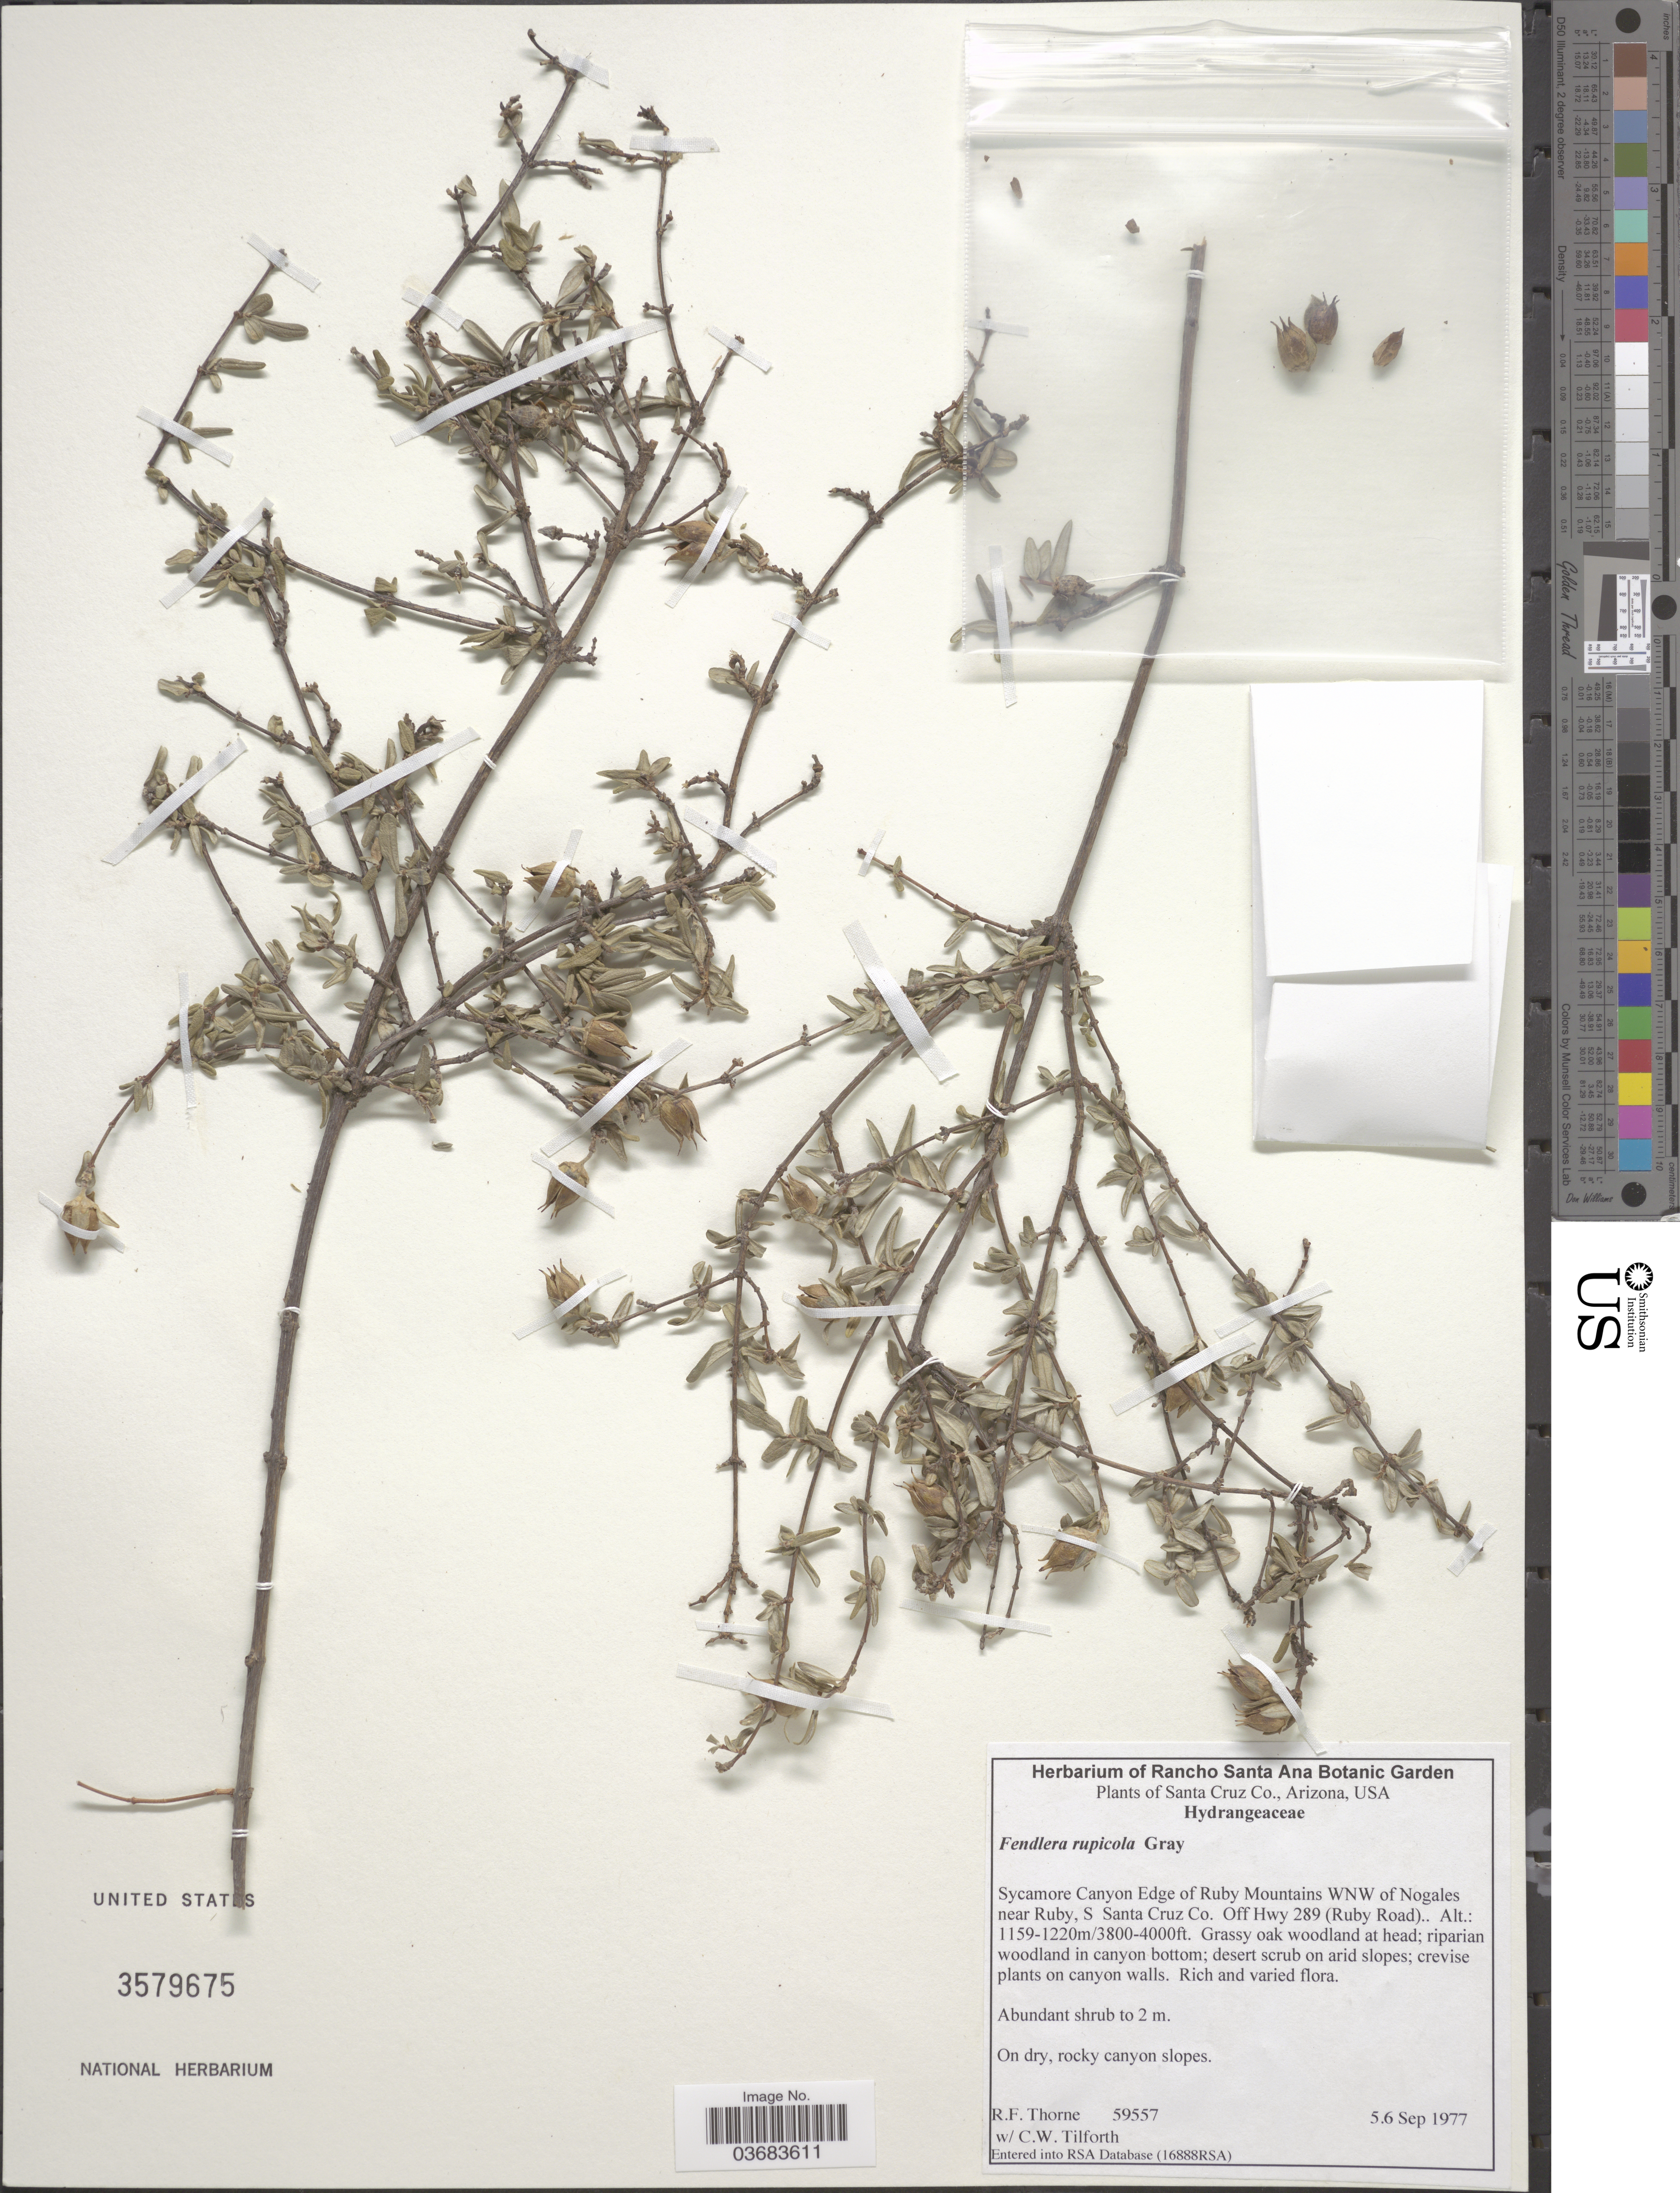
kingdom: Plantae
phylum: Tracheophyta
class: Magnoliopsida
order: Cornales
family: Hydrangeaceae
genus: Fendlera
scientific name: Fendlera rupicola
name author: Englem. & A. Gray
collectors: R. Thorne & C. Tilforth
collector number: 59557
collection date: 1977-09-05/1977-09-06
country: United States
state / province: Arizona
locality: Santa Cruz Co. Sycamore Canyon Edge of Ruby Mountains WNW of Nogales near Ruby, S Santa Cruz Co. Off Hwy 289 (Ruby Road).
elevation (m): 1158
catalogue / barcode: US 3579675